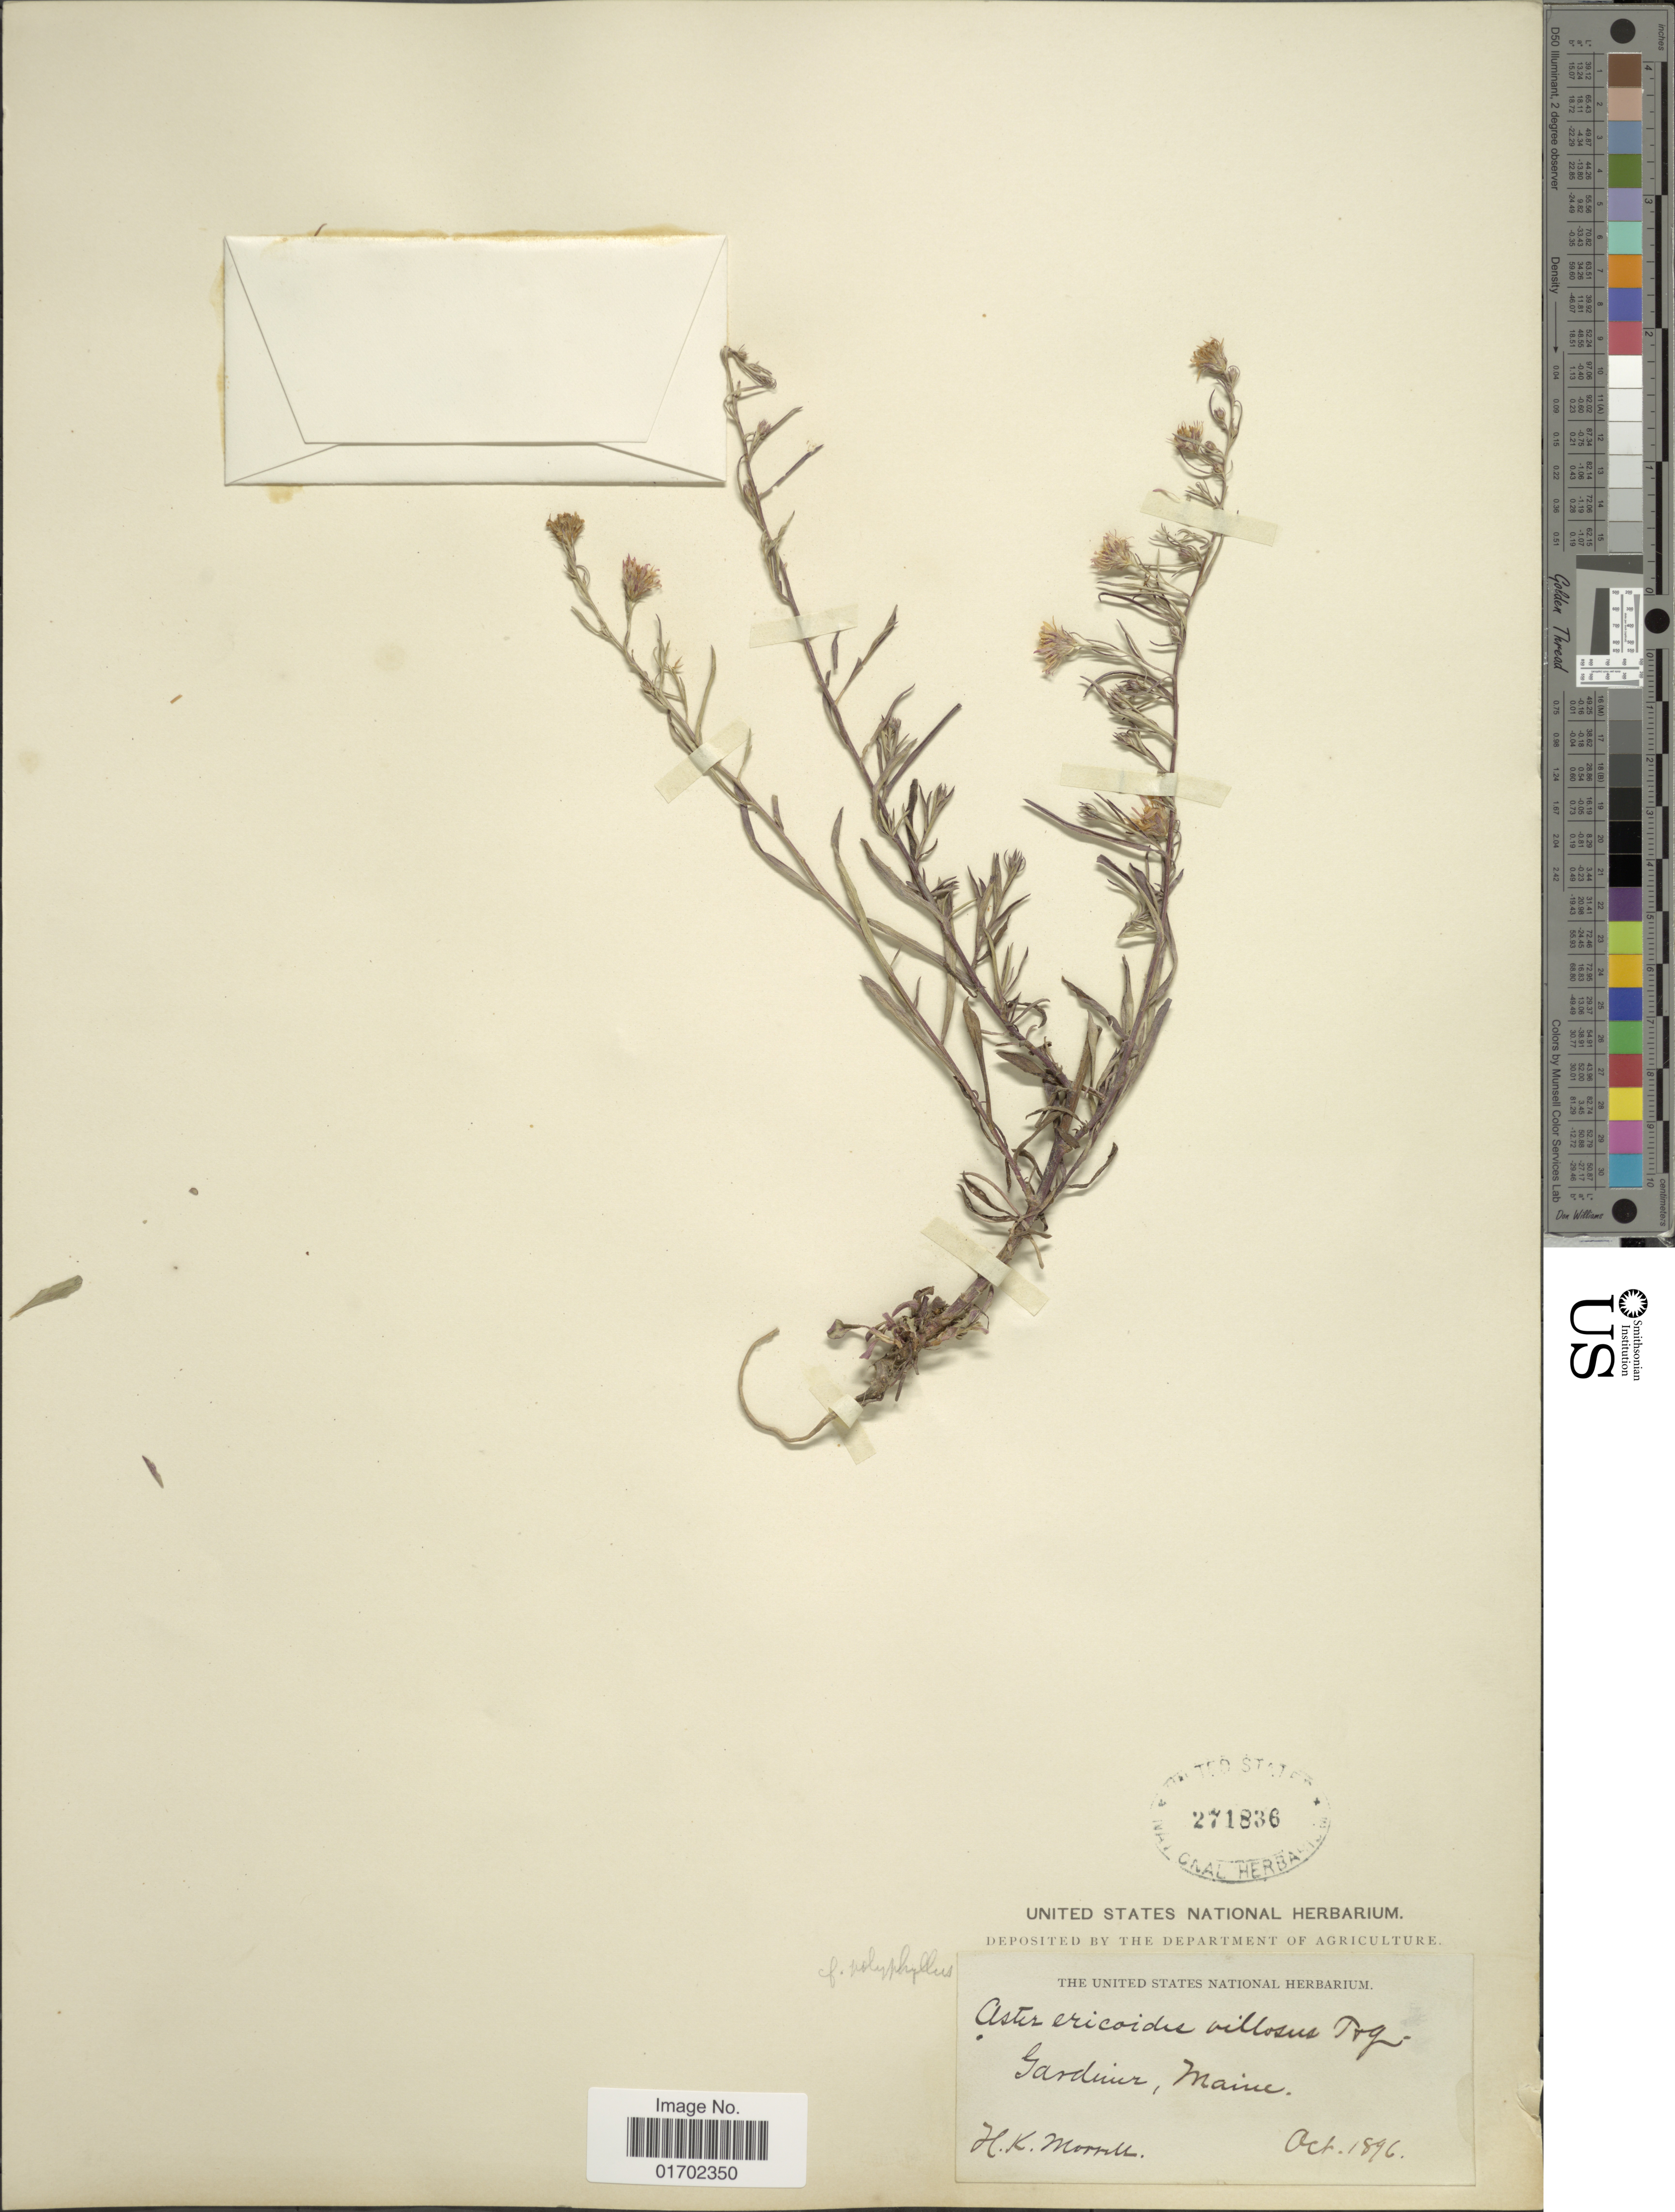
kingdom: Plantae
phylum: Tracheophyta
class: Magnoliopsida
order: Asterales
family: Asteraceae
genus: Symphyotrichum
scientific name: Symphyotrichum pilosum var. pilosum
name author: (Willd.) G.L. Nesom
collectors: H. Morrell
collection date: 1896-10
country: United States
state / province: Maine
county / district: Kennebec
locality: Gardiner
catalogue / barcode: US 271836